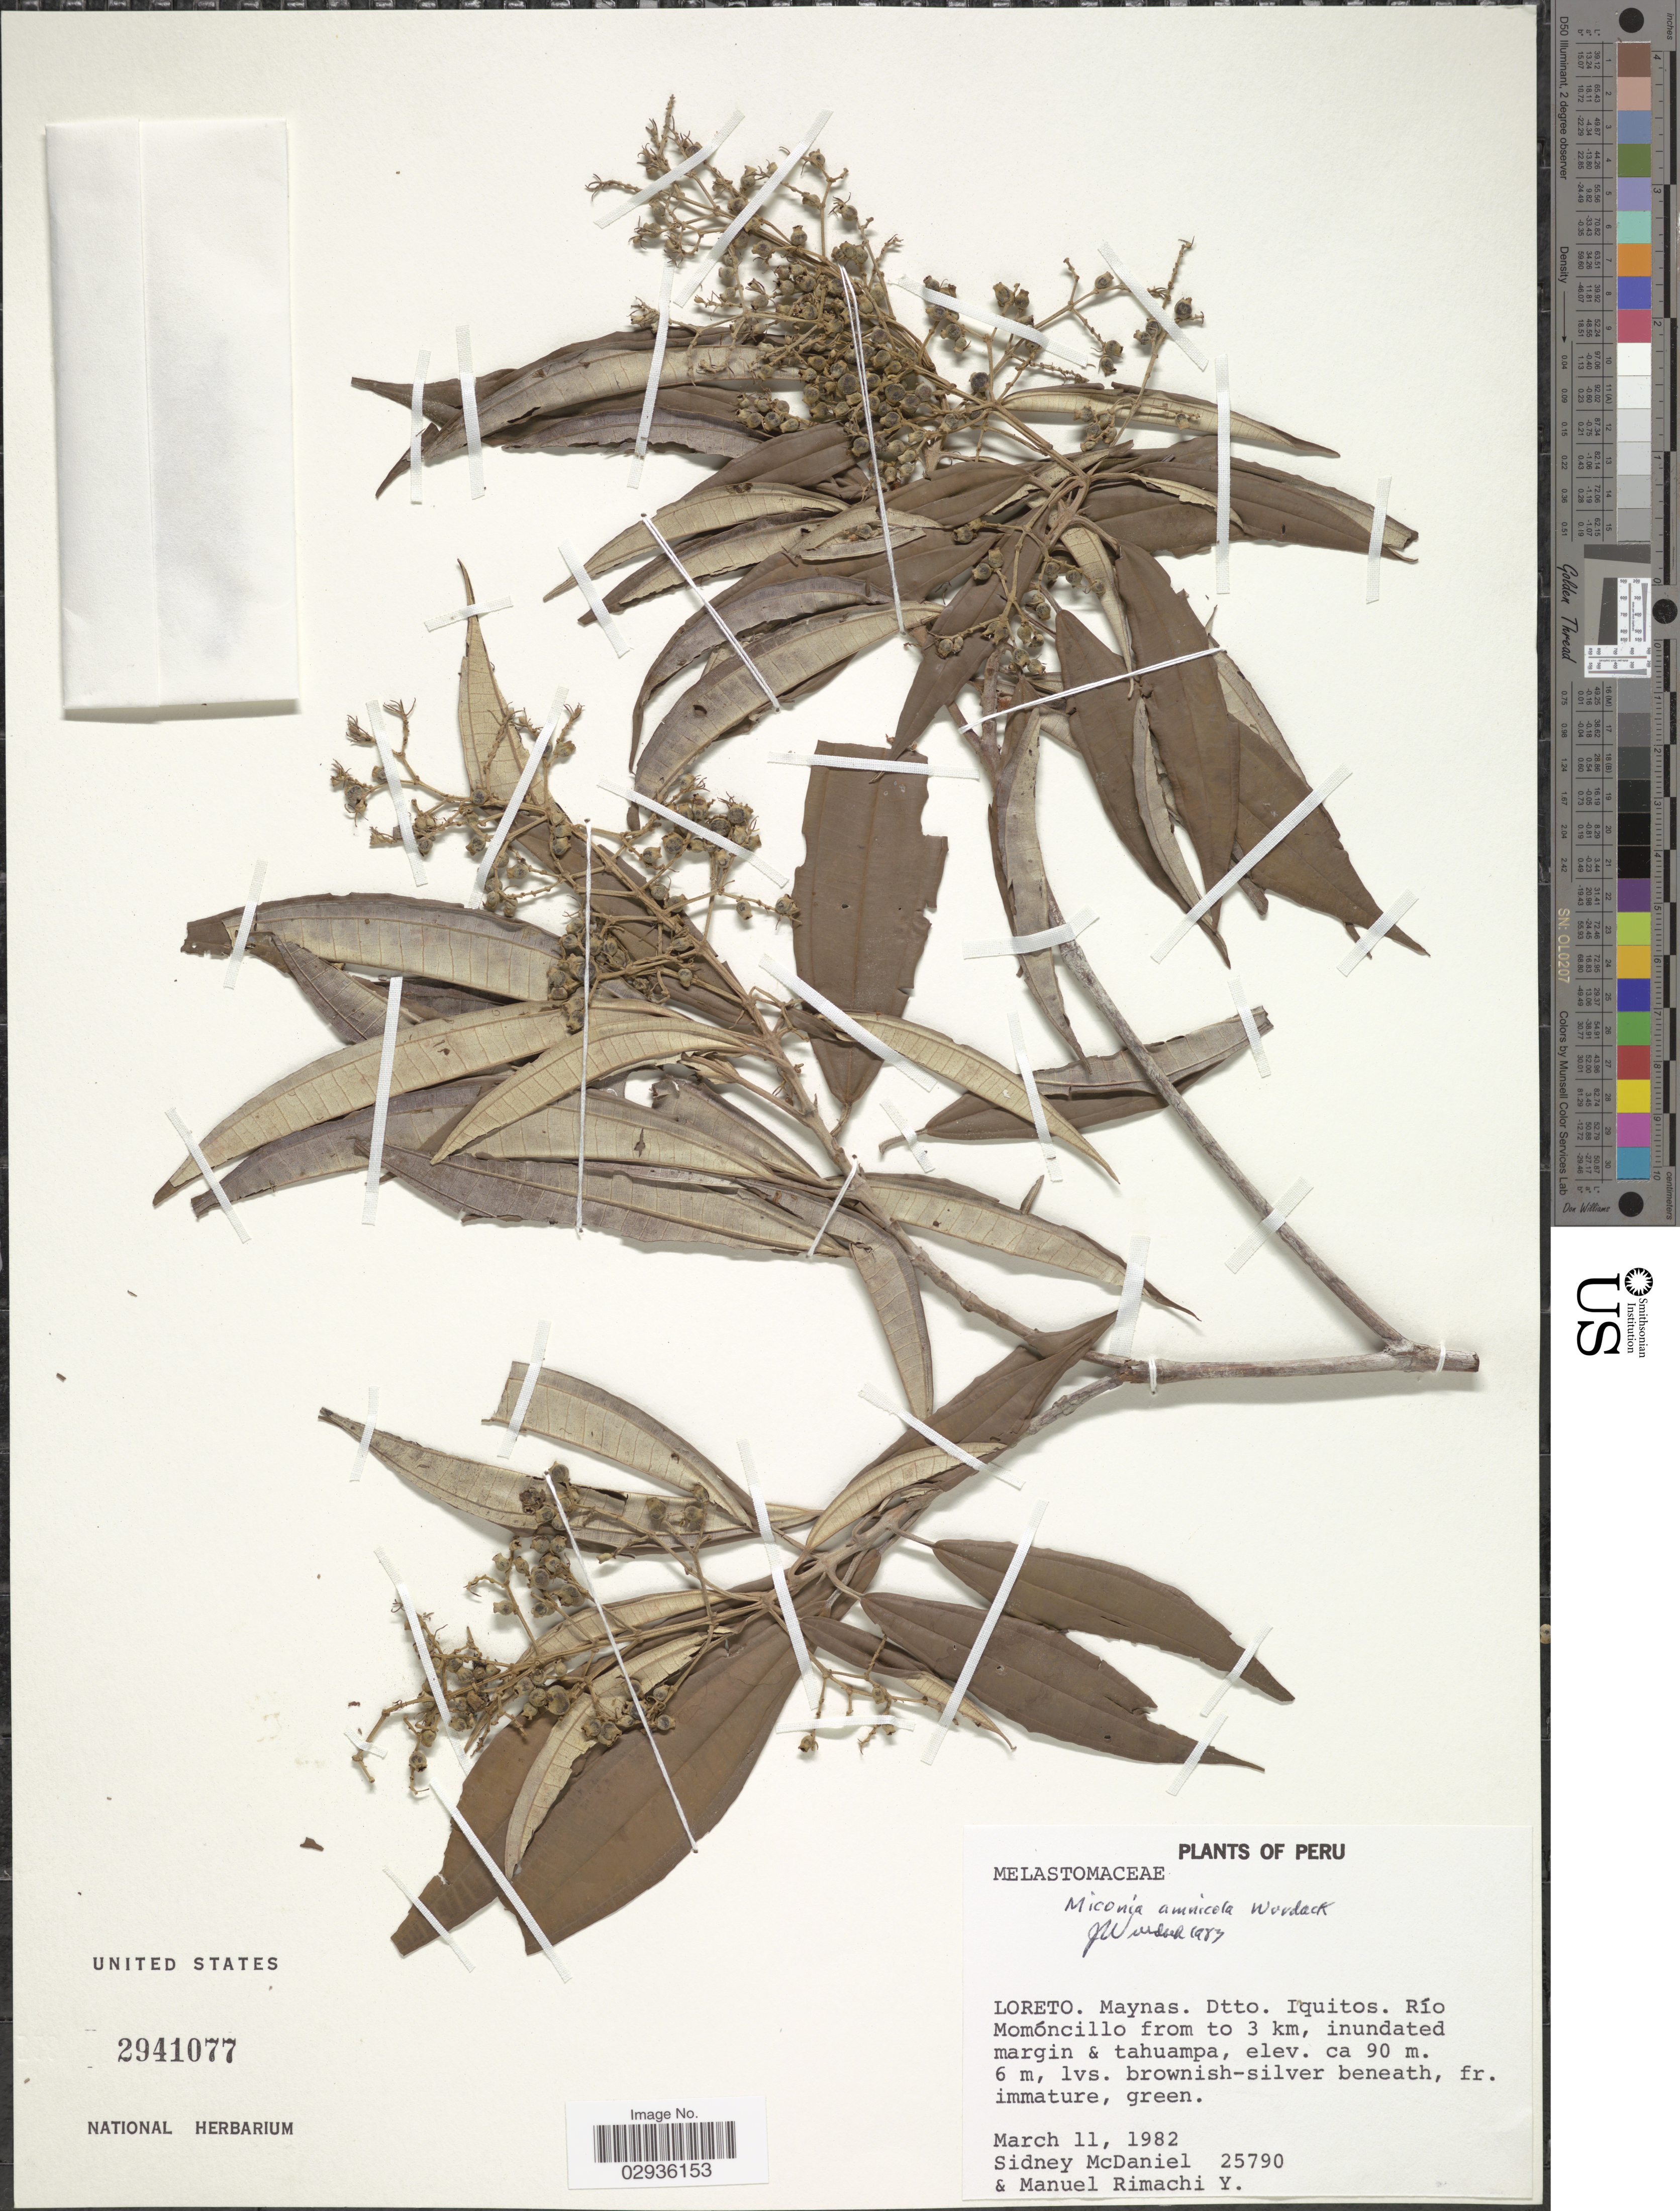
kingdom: Plantae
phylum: Tracheophyta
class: Magnoliopsida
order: Myrtales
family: Melastomataceae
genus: Miconia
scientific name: Miconia amnicola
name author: Wurdack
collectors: S. McDaniel & M. Rimachi Y.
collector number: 25790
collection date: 1982-03-11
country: Peru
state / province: Loreto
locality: Maynas. Dtto. Iquitos. Río Momóncillo from to 3 km.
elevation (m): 90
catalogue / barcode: US 2941077